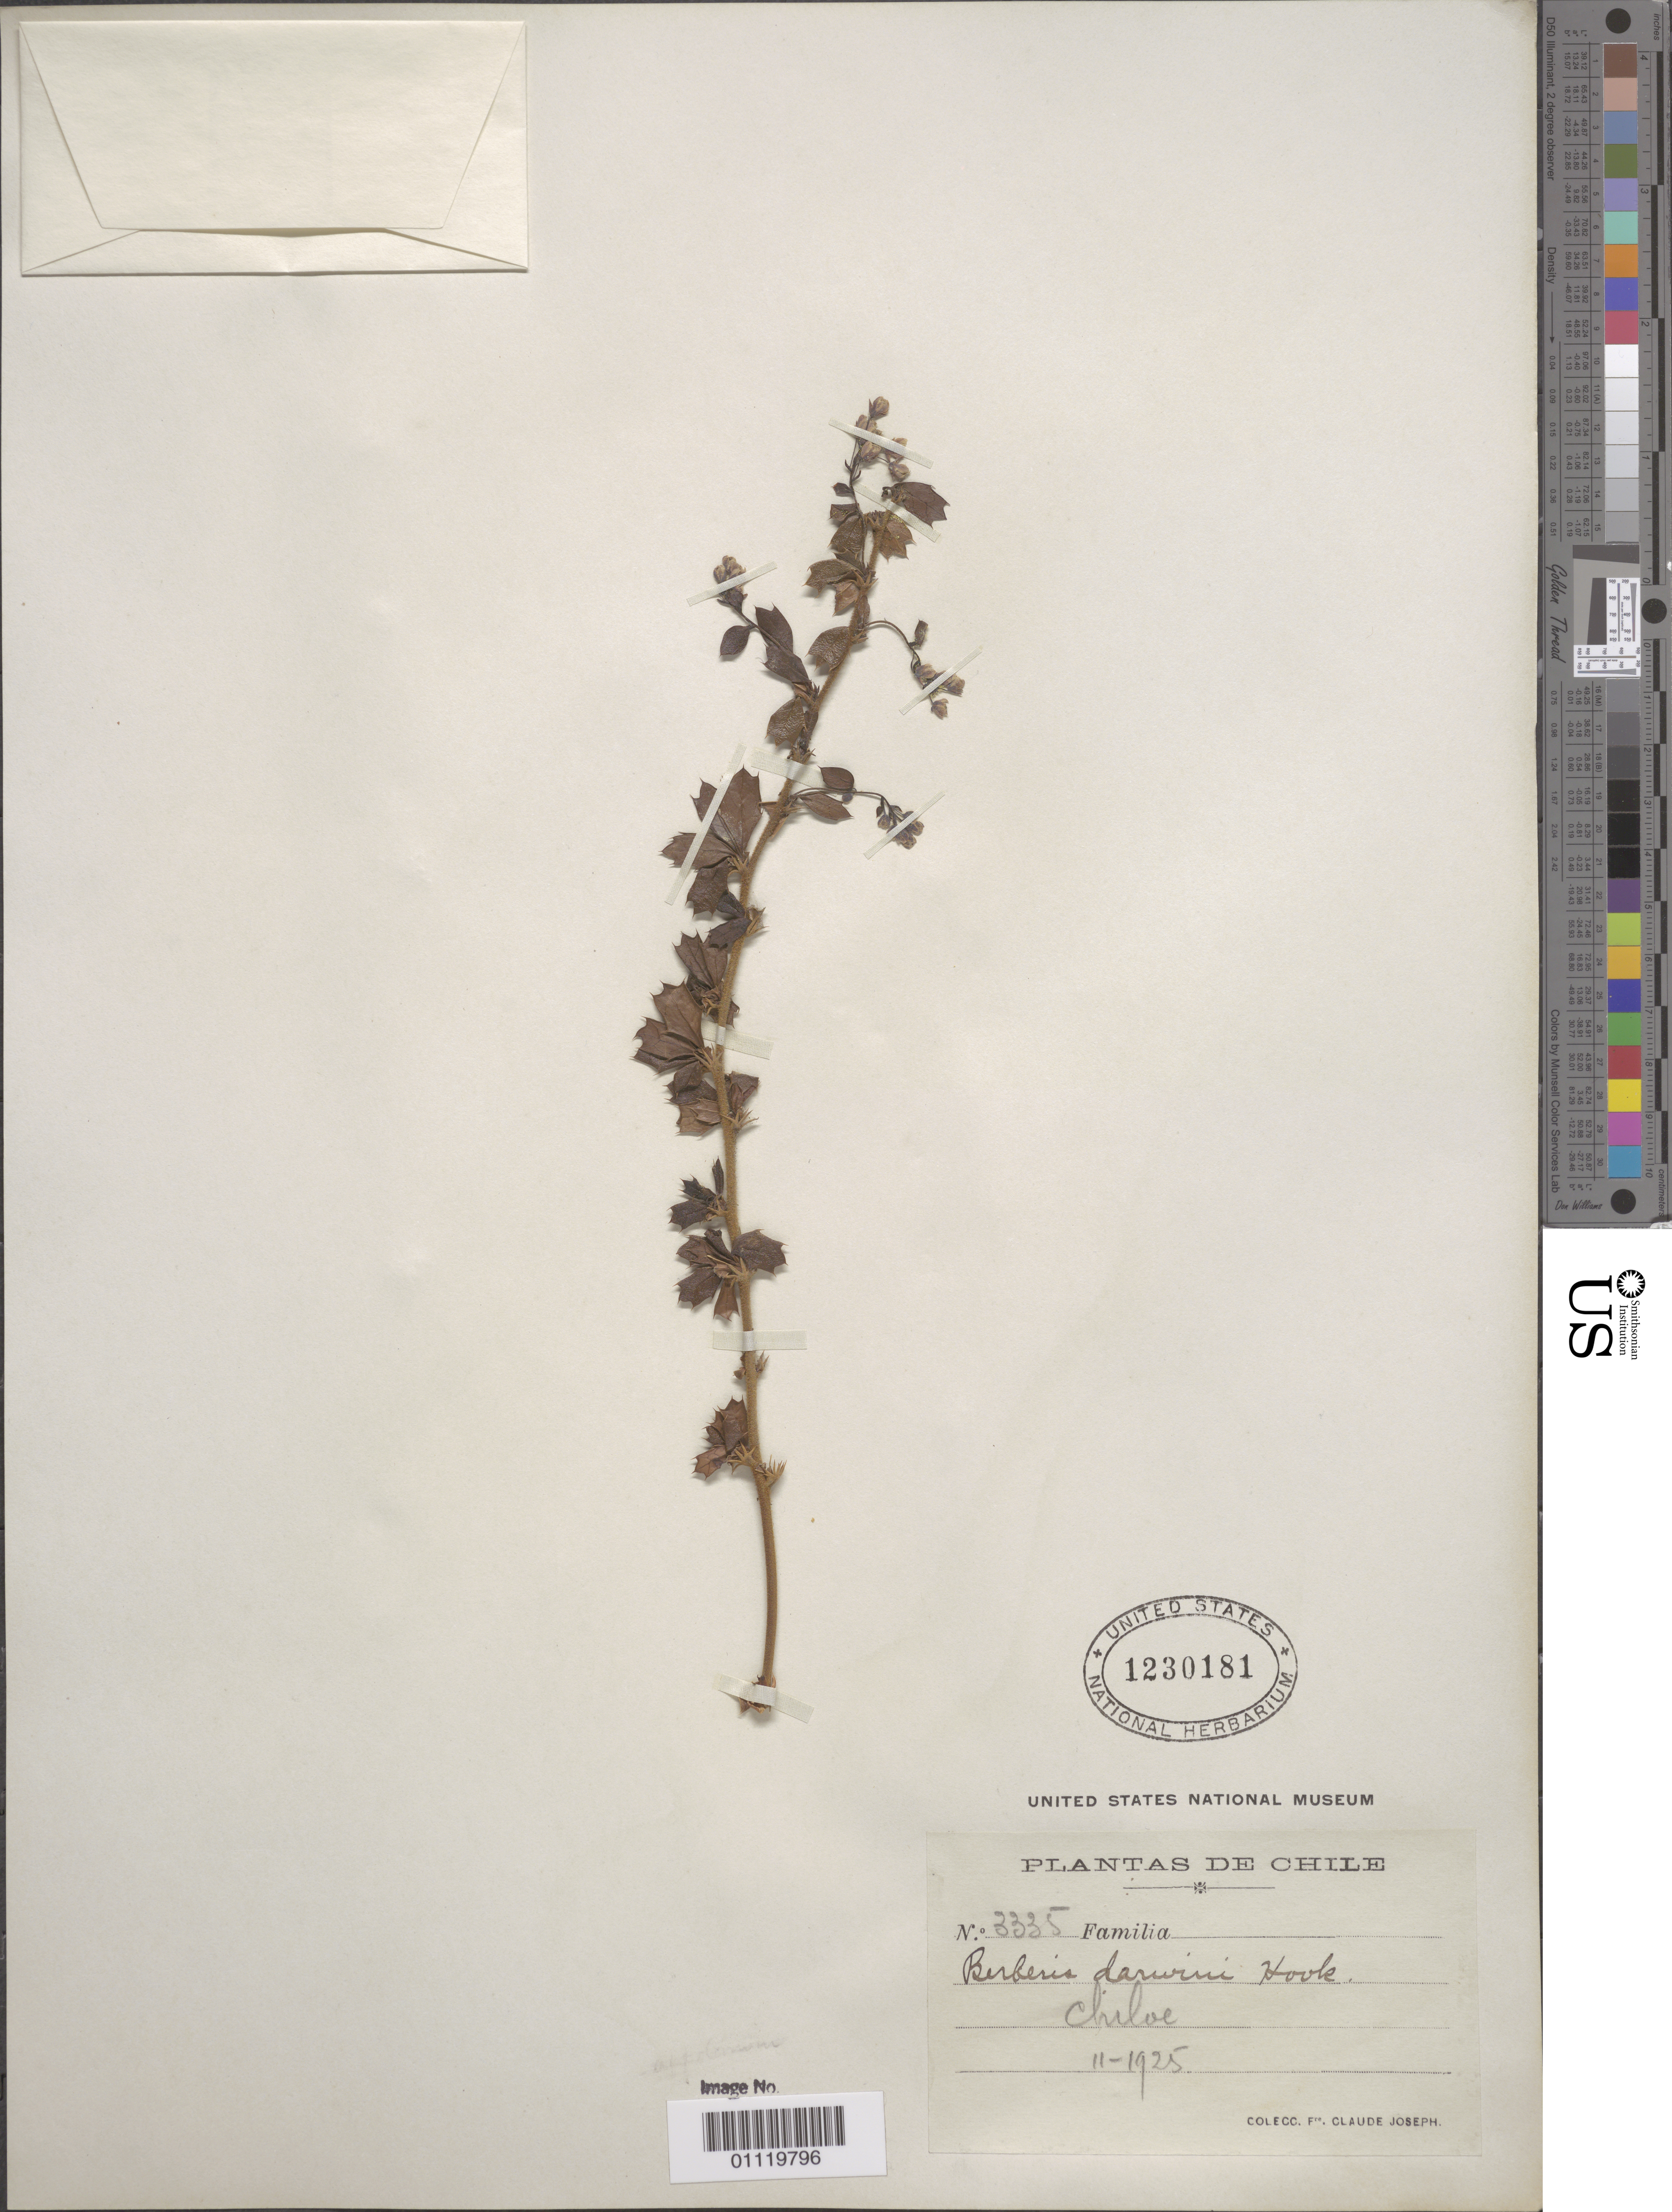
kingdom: Plantae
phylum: Tracheophyta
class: Magnoliopsida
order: Ranunculales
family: Berberidaceae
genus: Berberis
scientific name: Berberis darwinii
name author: Hook.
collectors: C. Joseph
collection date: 1925-02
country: Chile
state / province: Los Lagos (X)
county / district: Chiloé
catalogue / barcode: US 1230181